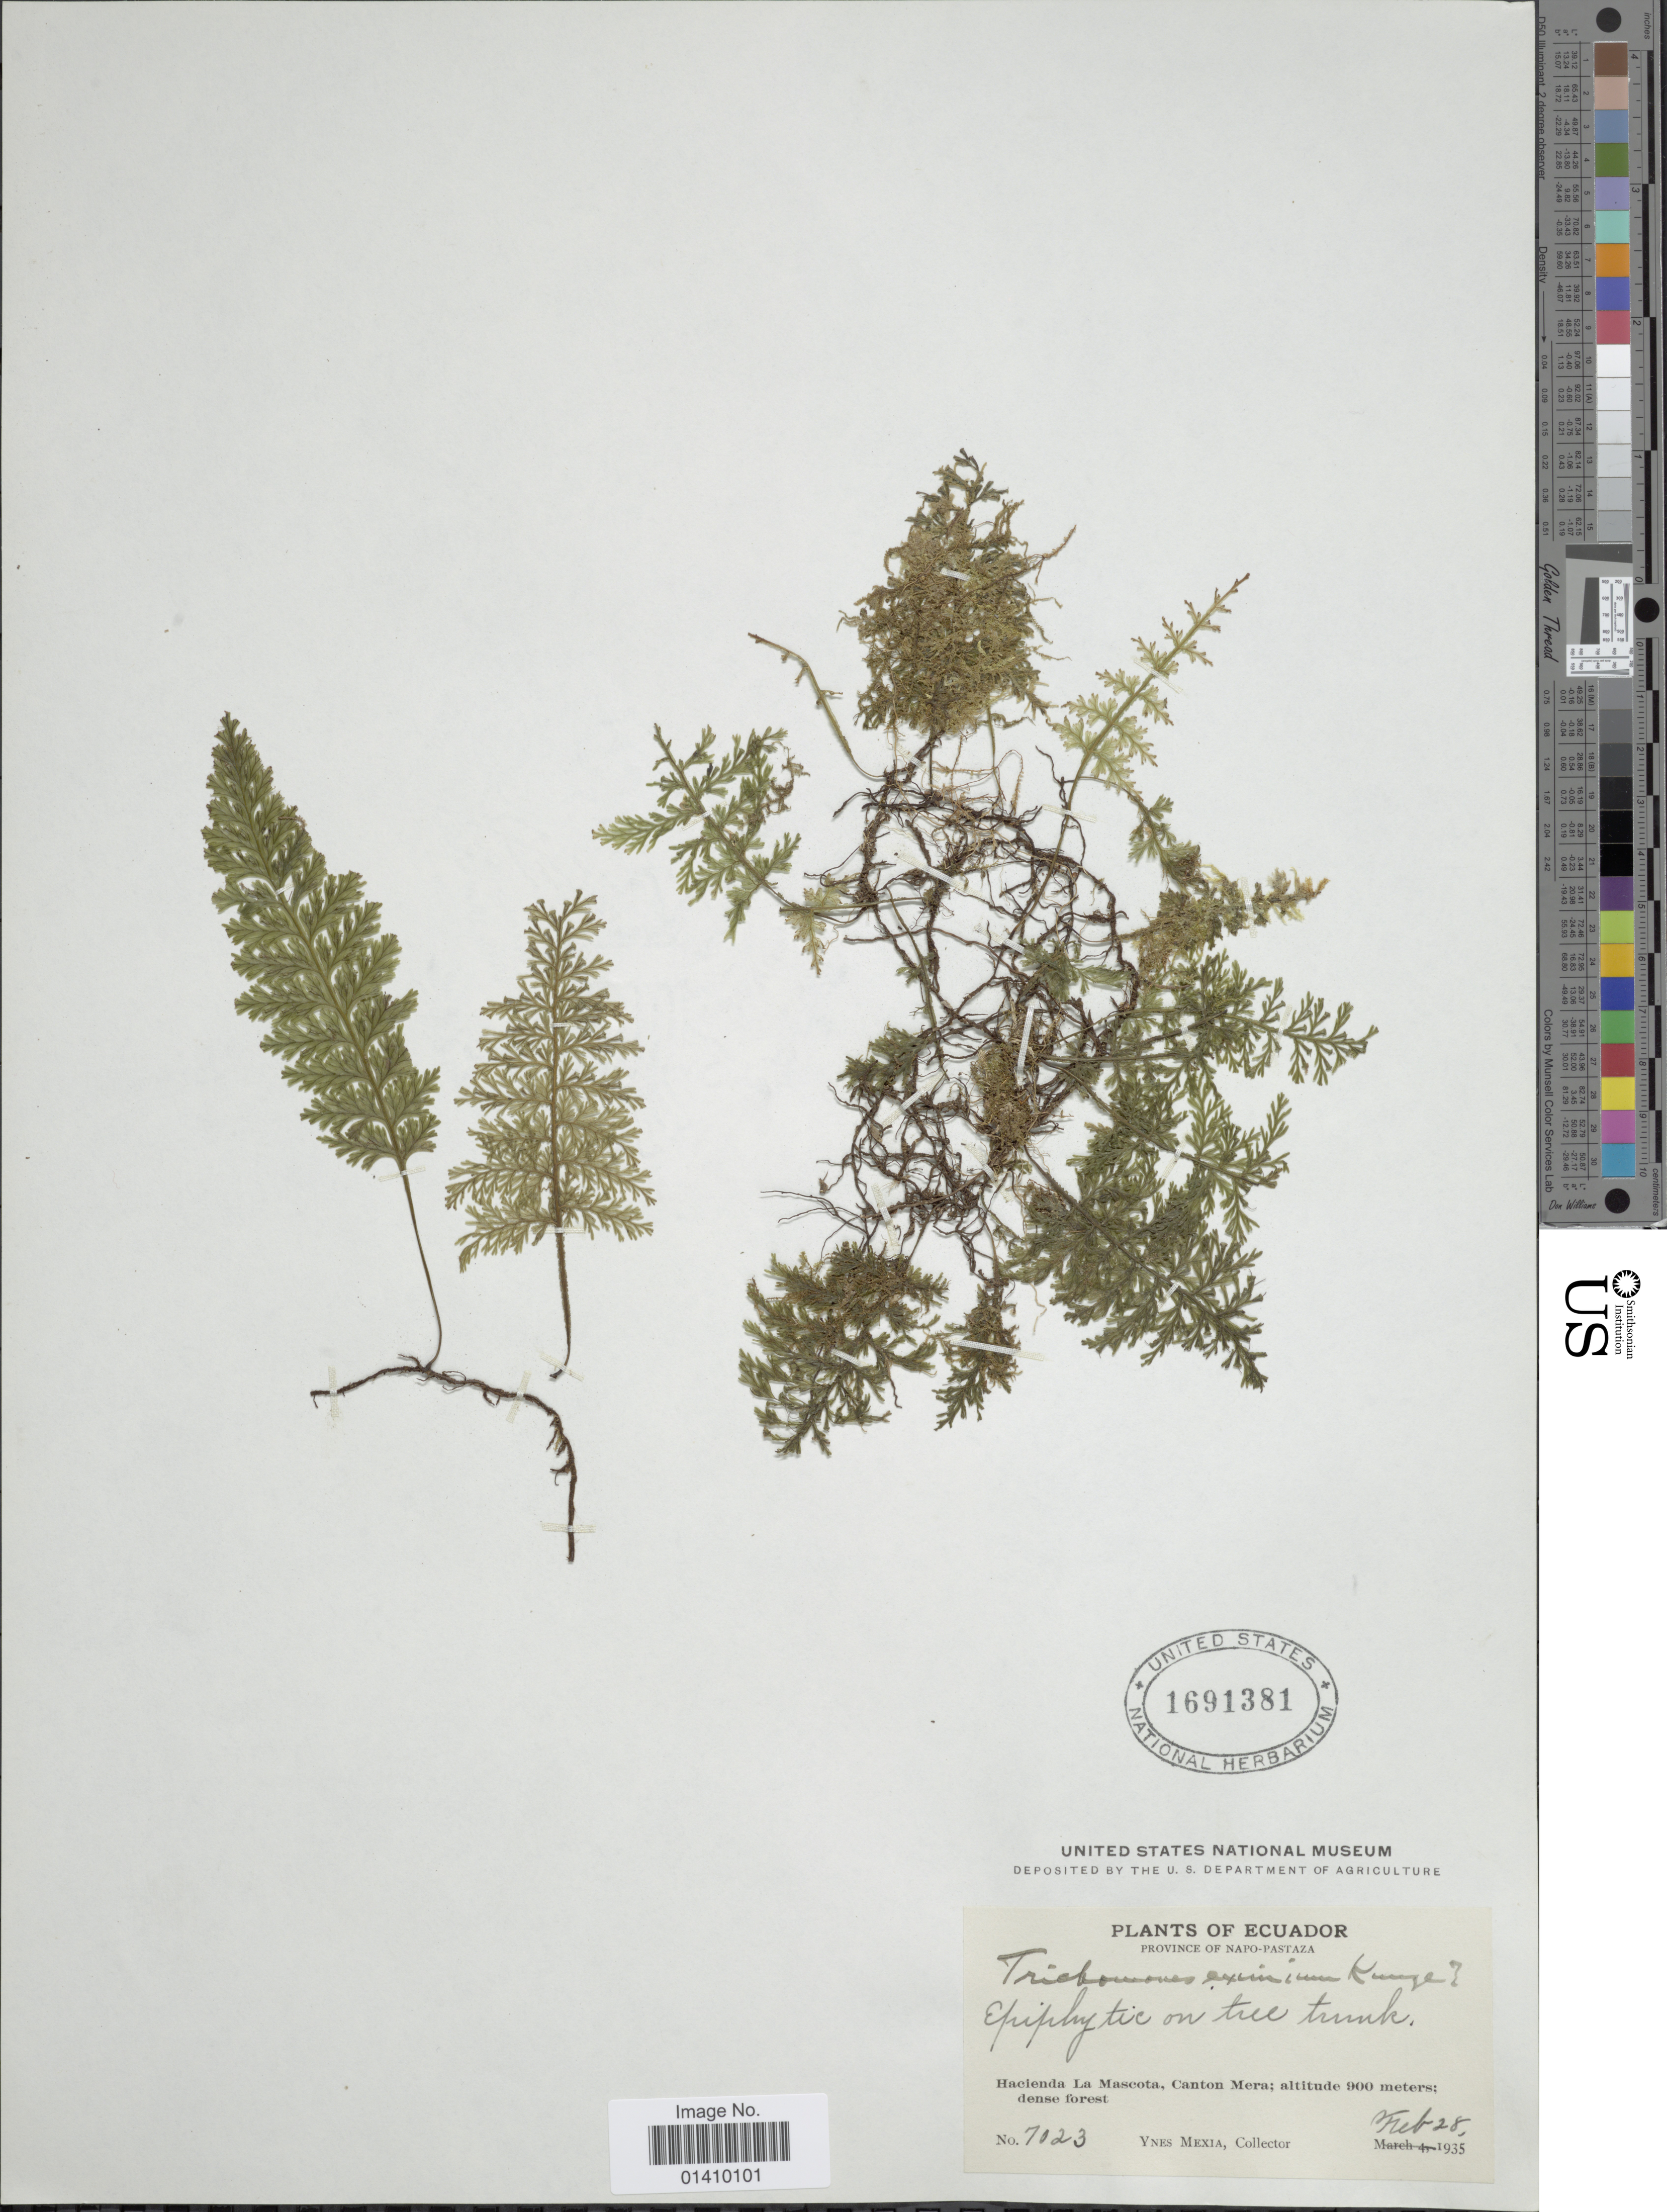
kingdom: Plantae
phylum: Tracheophyta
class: Polypodiopsida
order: Hymenophyllales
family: Hymenophyllaceae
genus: Polyphlebium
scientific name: Polyphlebium diaphanum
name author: (Kunth) Ebihara & Dubuisson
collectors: Y. Mexia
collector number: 7023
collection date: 1935-02-28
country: Ecuador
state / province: Napo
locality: Province of Napo-Pastaza Hacienda La Mascota Canton Mera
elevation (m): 900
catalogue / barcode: US 1691381